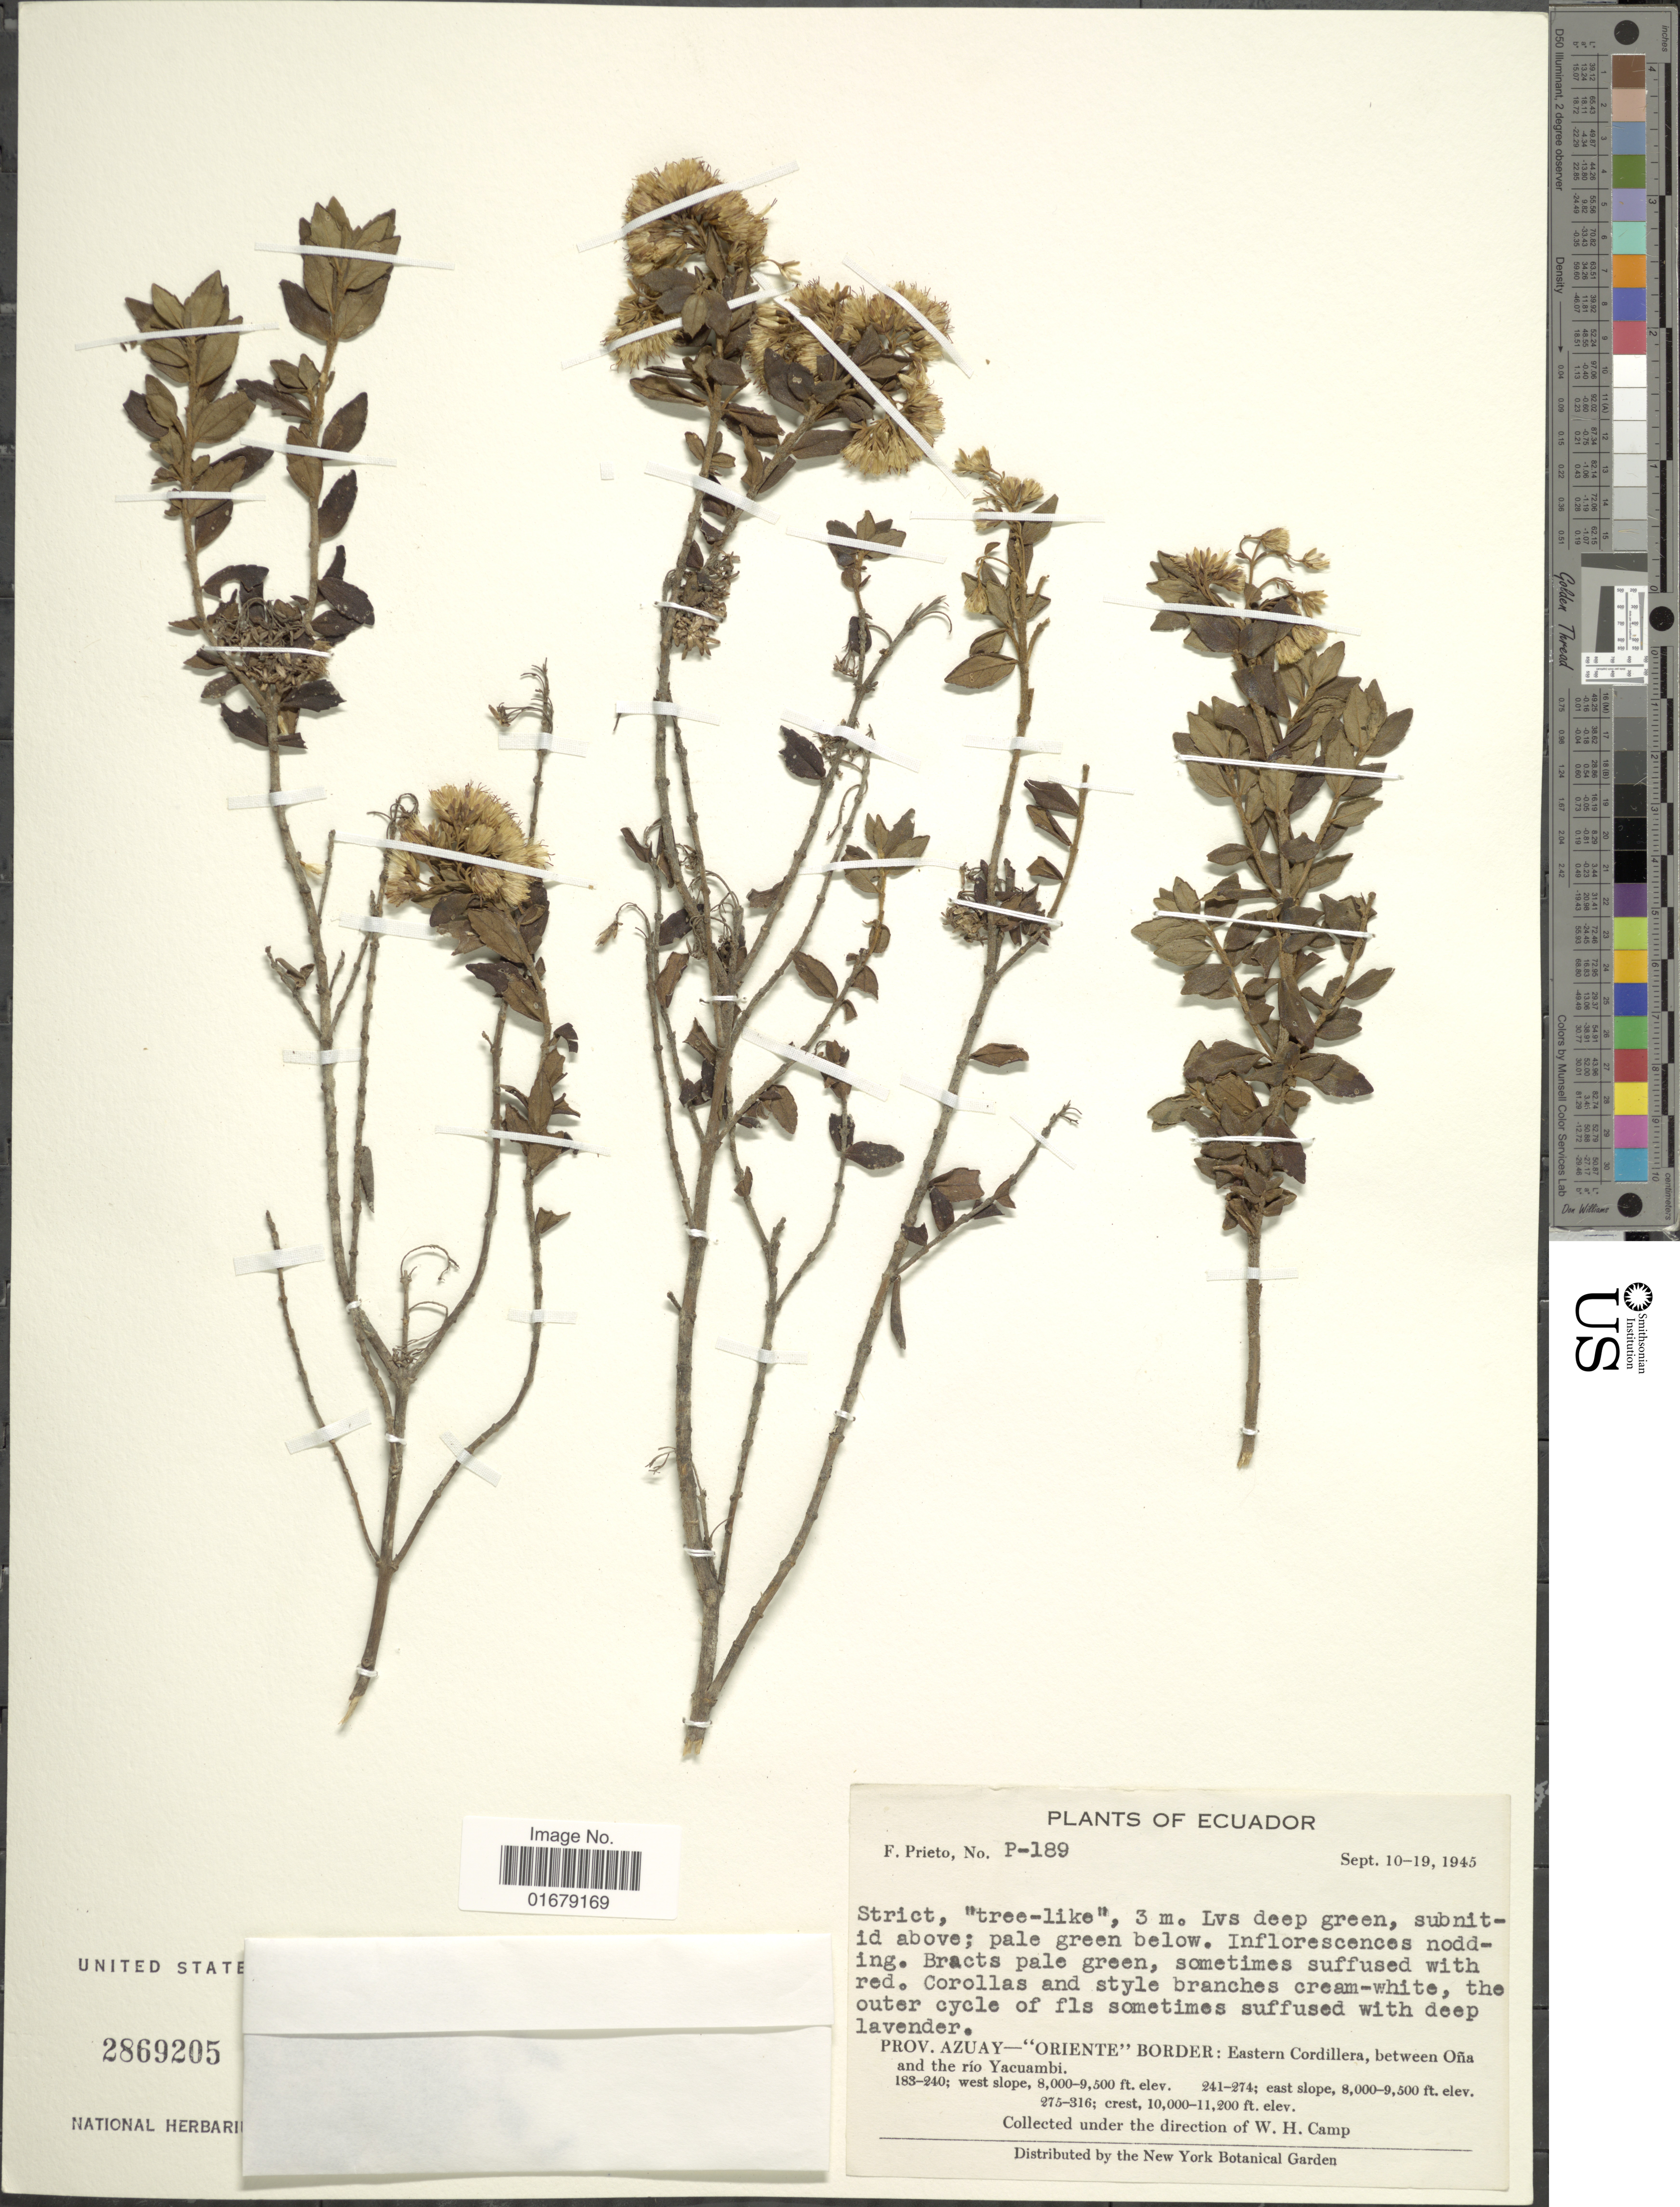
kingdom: Plantae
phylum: Tracheophyta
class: Magnoliopsida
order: Asterales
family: Asteraceae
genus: Kaunia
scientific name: Kaunia pachanoi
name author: (B.L. Rob.) R.M. King & H. Rob.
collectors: F. Prieto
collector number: P-189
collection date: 1945-09-10/1945-09-19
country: Ecuador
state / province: Azuay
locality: Ecuador. Prov. Azuay - "Oriente" Border: Eastern Cordillera, between Oña and the rio Yacuambi.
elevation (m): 2438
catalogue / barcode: US 2869205